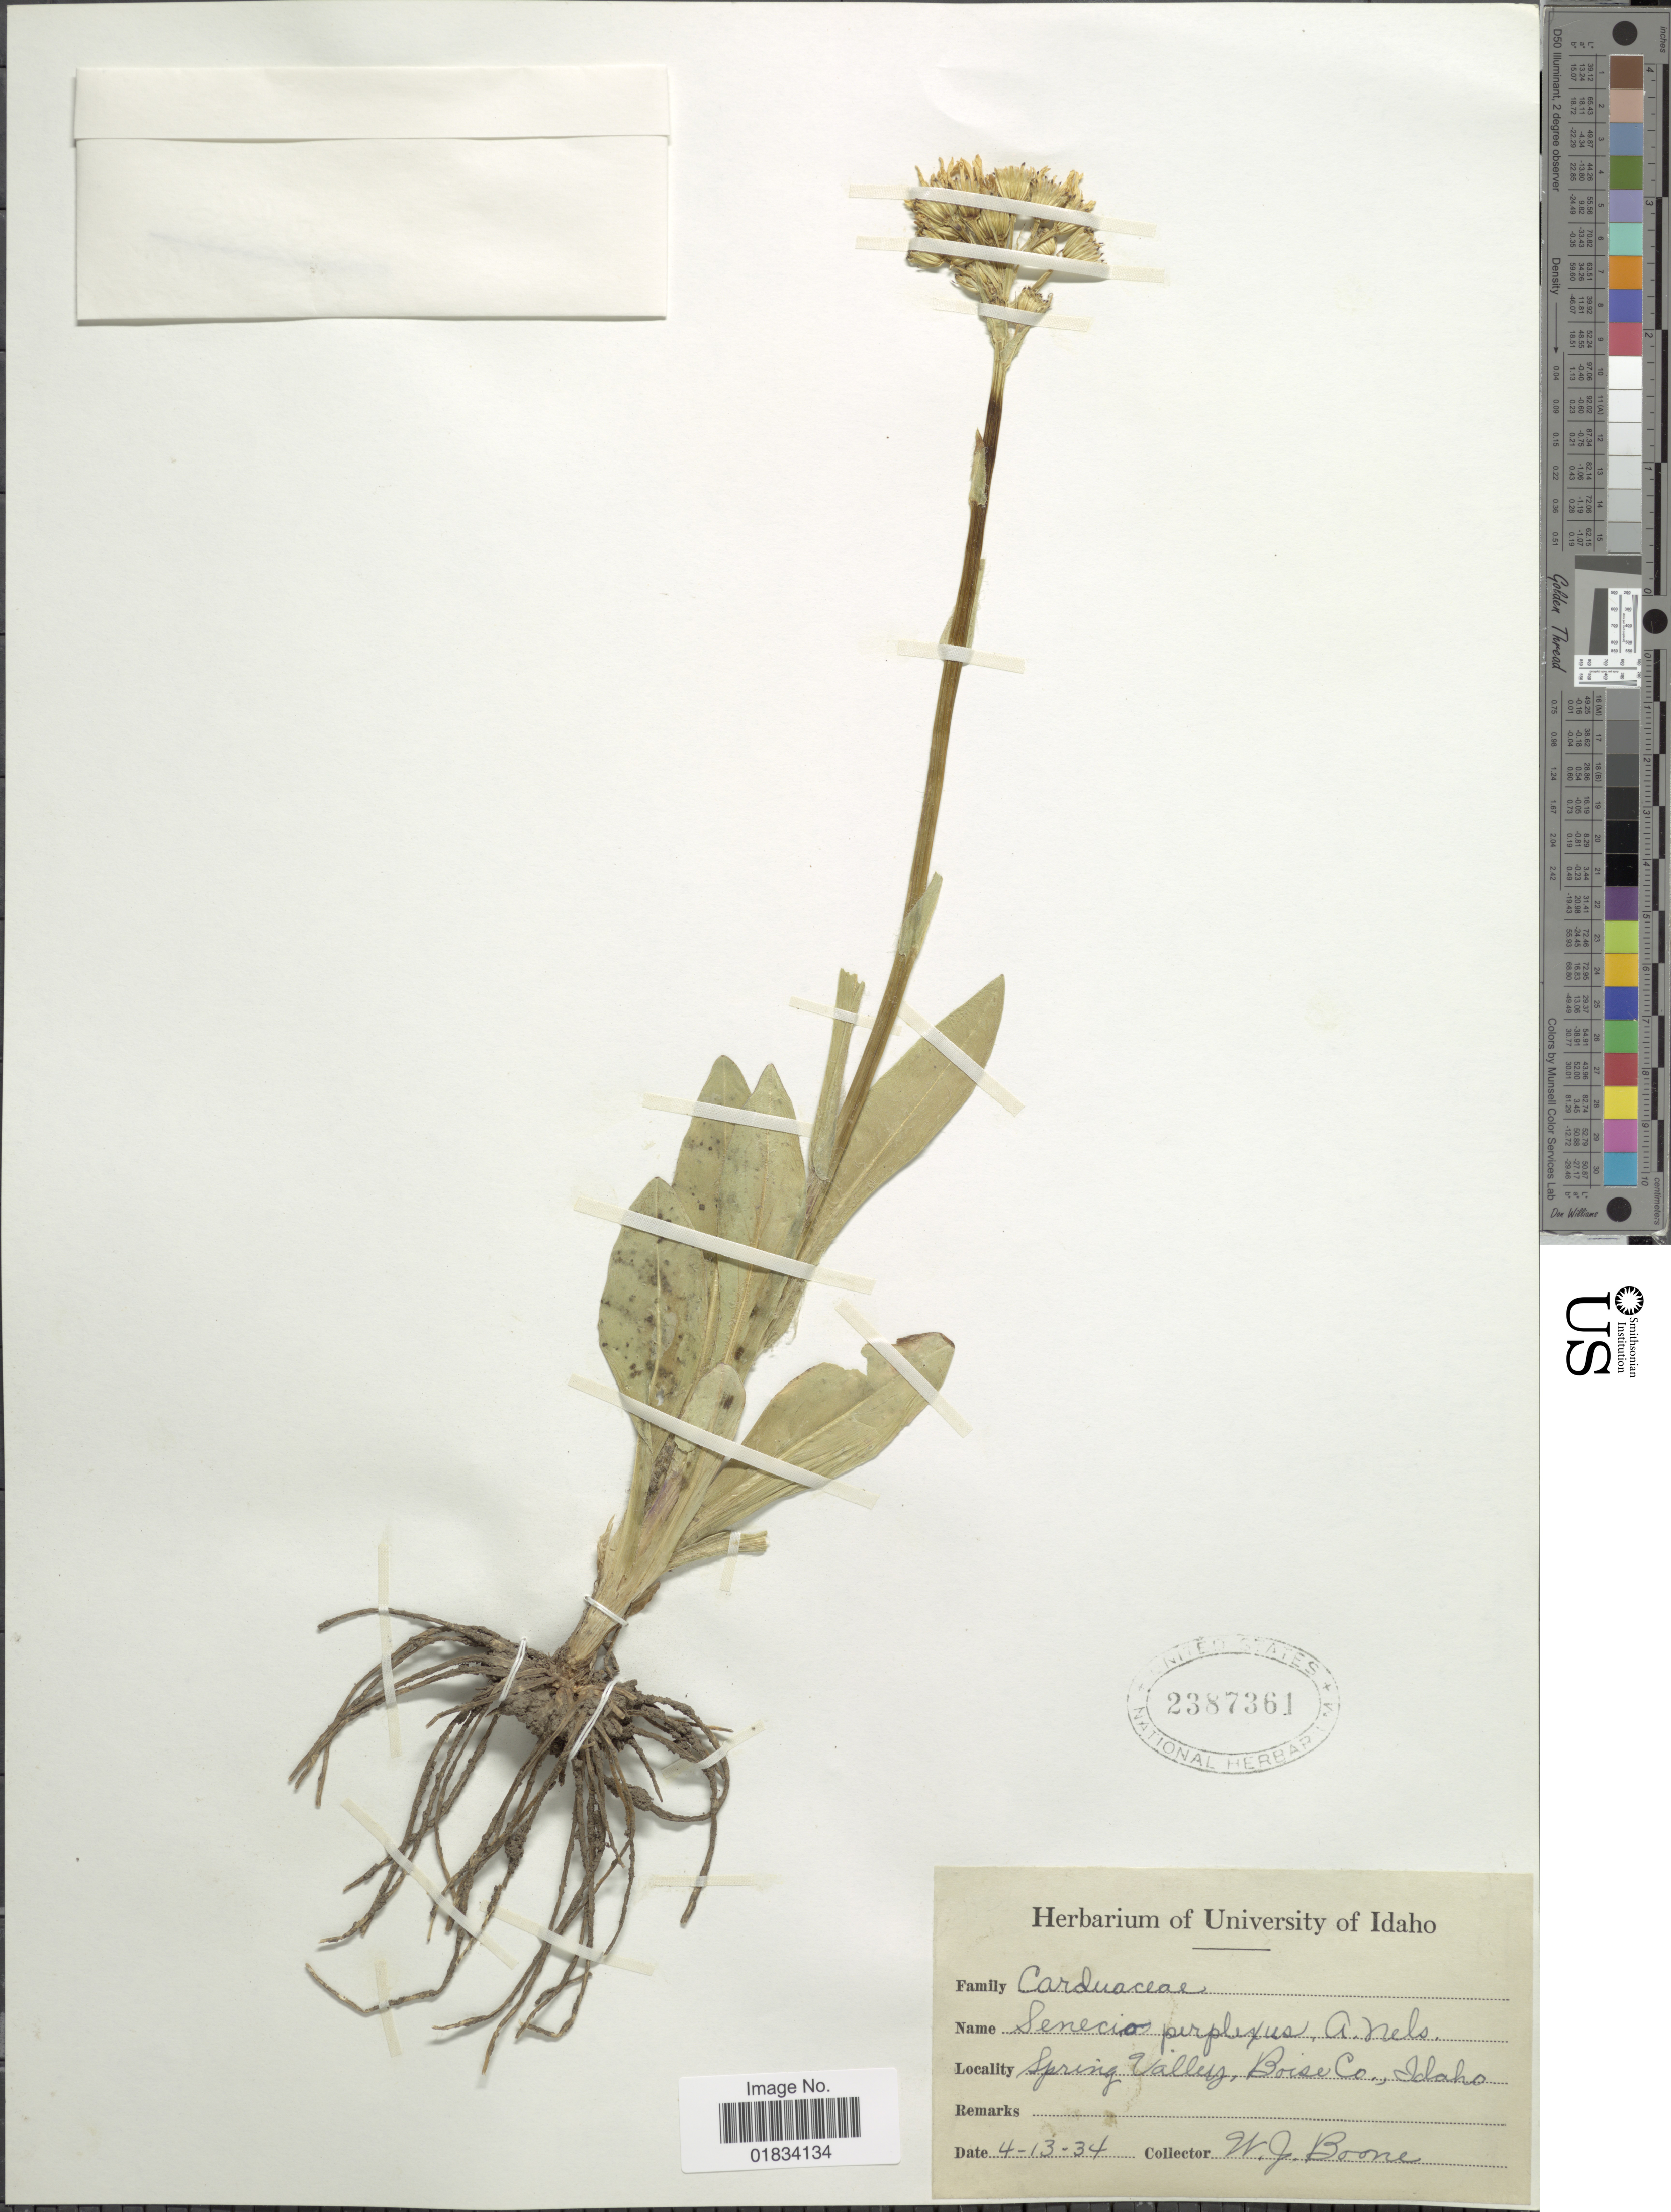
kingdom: Plantae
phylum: Tracheophyta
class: Magnoliopsida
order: Asterales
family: Asteraceae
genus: Senecio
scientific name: Senecio integerrimus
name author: Nutt.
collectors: W. Boone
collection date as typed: Transcribed d/m/y: 13/4/34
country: United States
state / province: Idaho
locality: Spring Valley, Boise Co.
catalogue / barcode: US 2387361